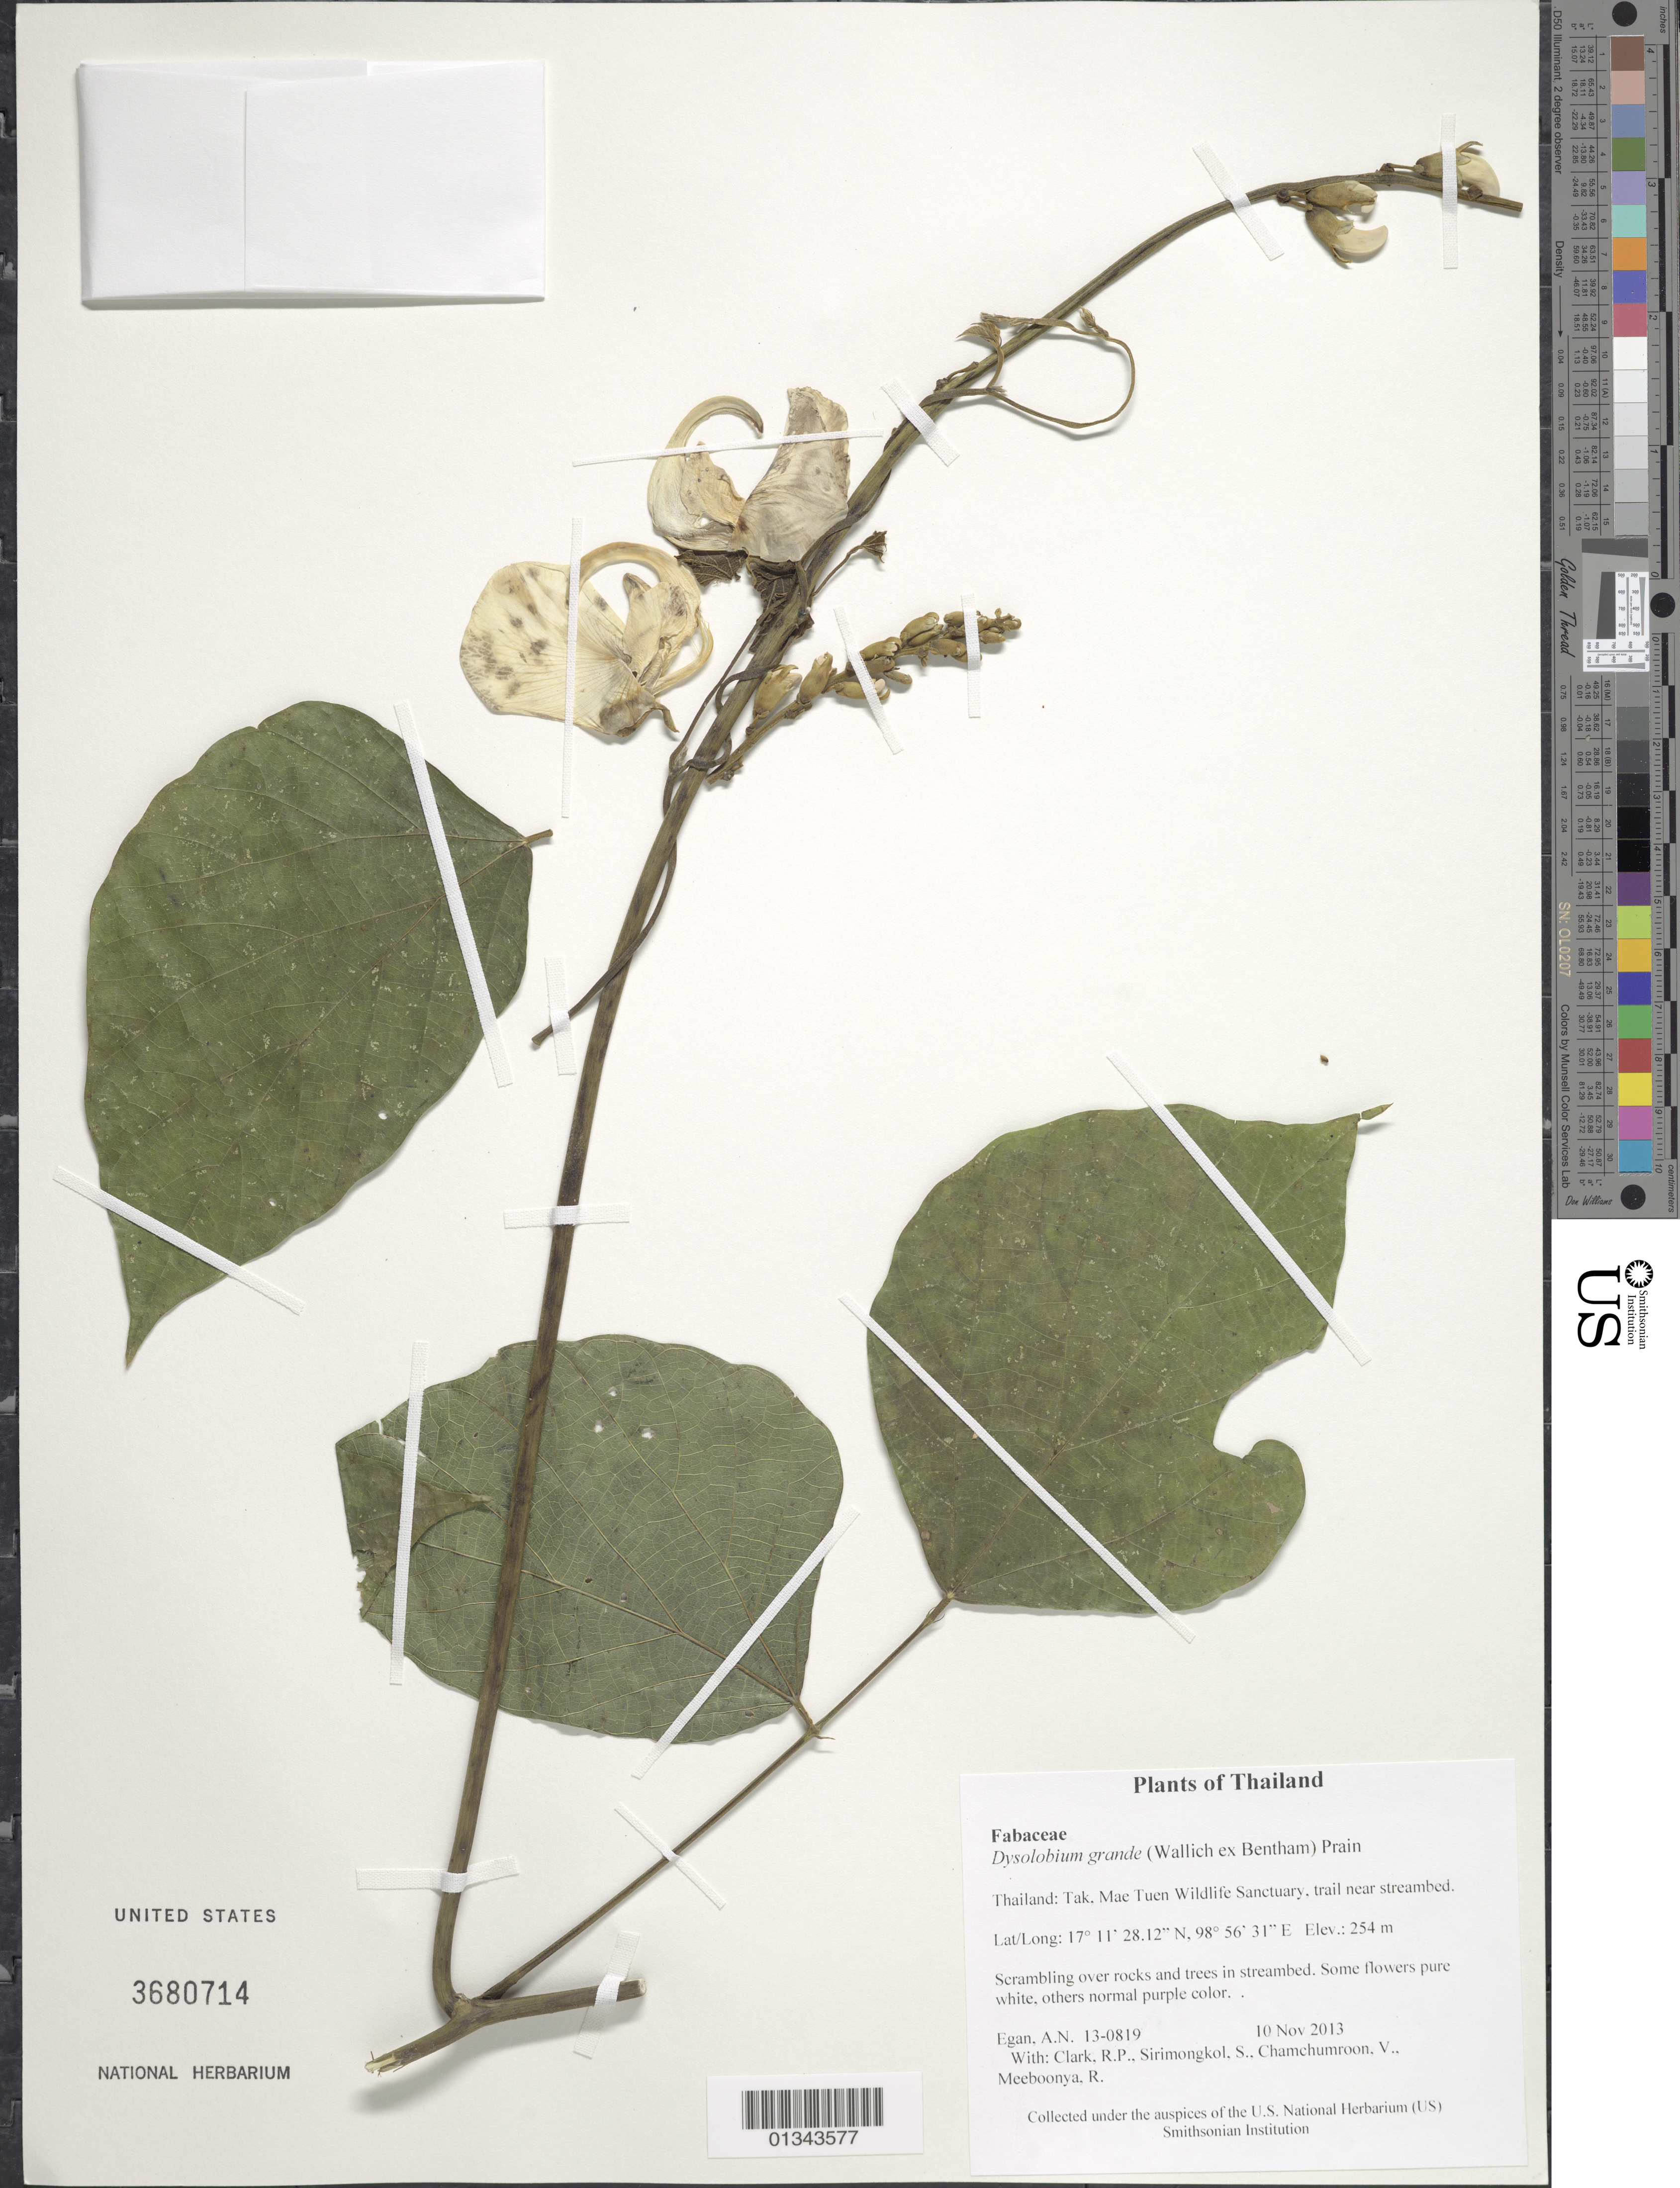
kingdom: Plantae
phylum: Tracheophyta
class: Magnoliopsida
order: Fabales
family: Fabaceae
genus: Dysolobium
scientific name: Dysolobium grande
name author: (Wall. ex Benth.) Prain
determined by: Egan, Ashley N., (US), Smithsonian Institution - National Museum of Natural History (UNITED STATES)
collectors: A. N. Egan, R. P. Clark, S. Sirimongkol, V. Chamchumroon & R. Meeboonya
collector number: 13-0819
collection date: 2013-11-10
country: Thailand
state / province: Tak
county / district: Sam Ngao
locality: Mae Tuen Wildlife Sanctuary, trail near streambed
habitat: Scrambling over rocks and trees in streambed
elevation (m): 254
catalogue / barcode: US 3680714